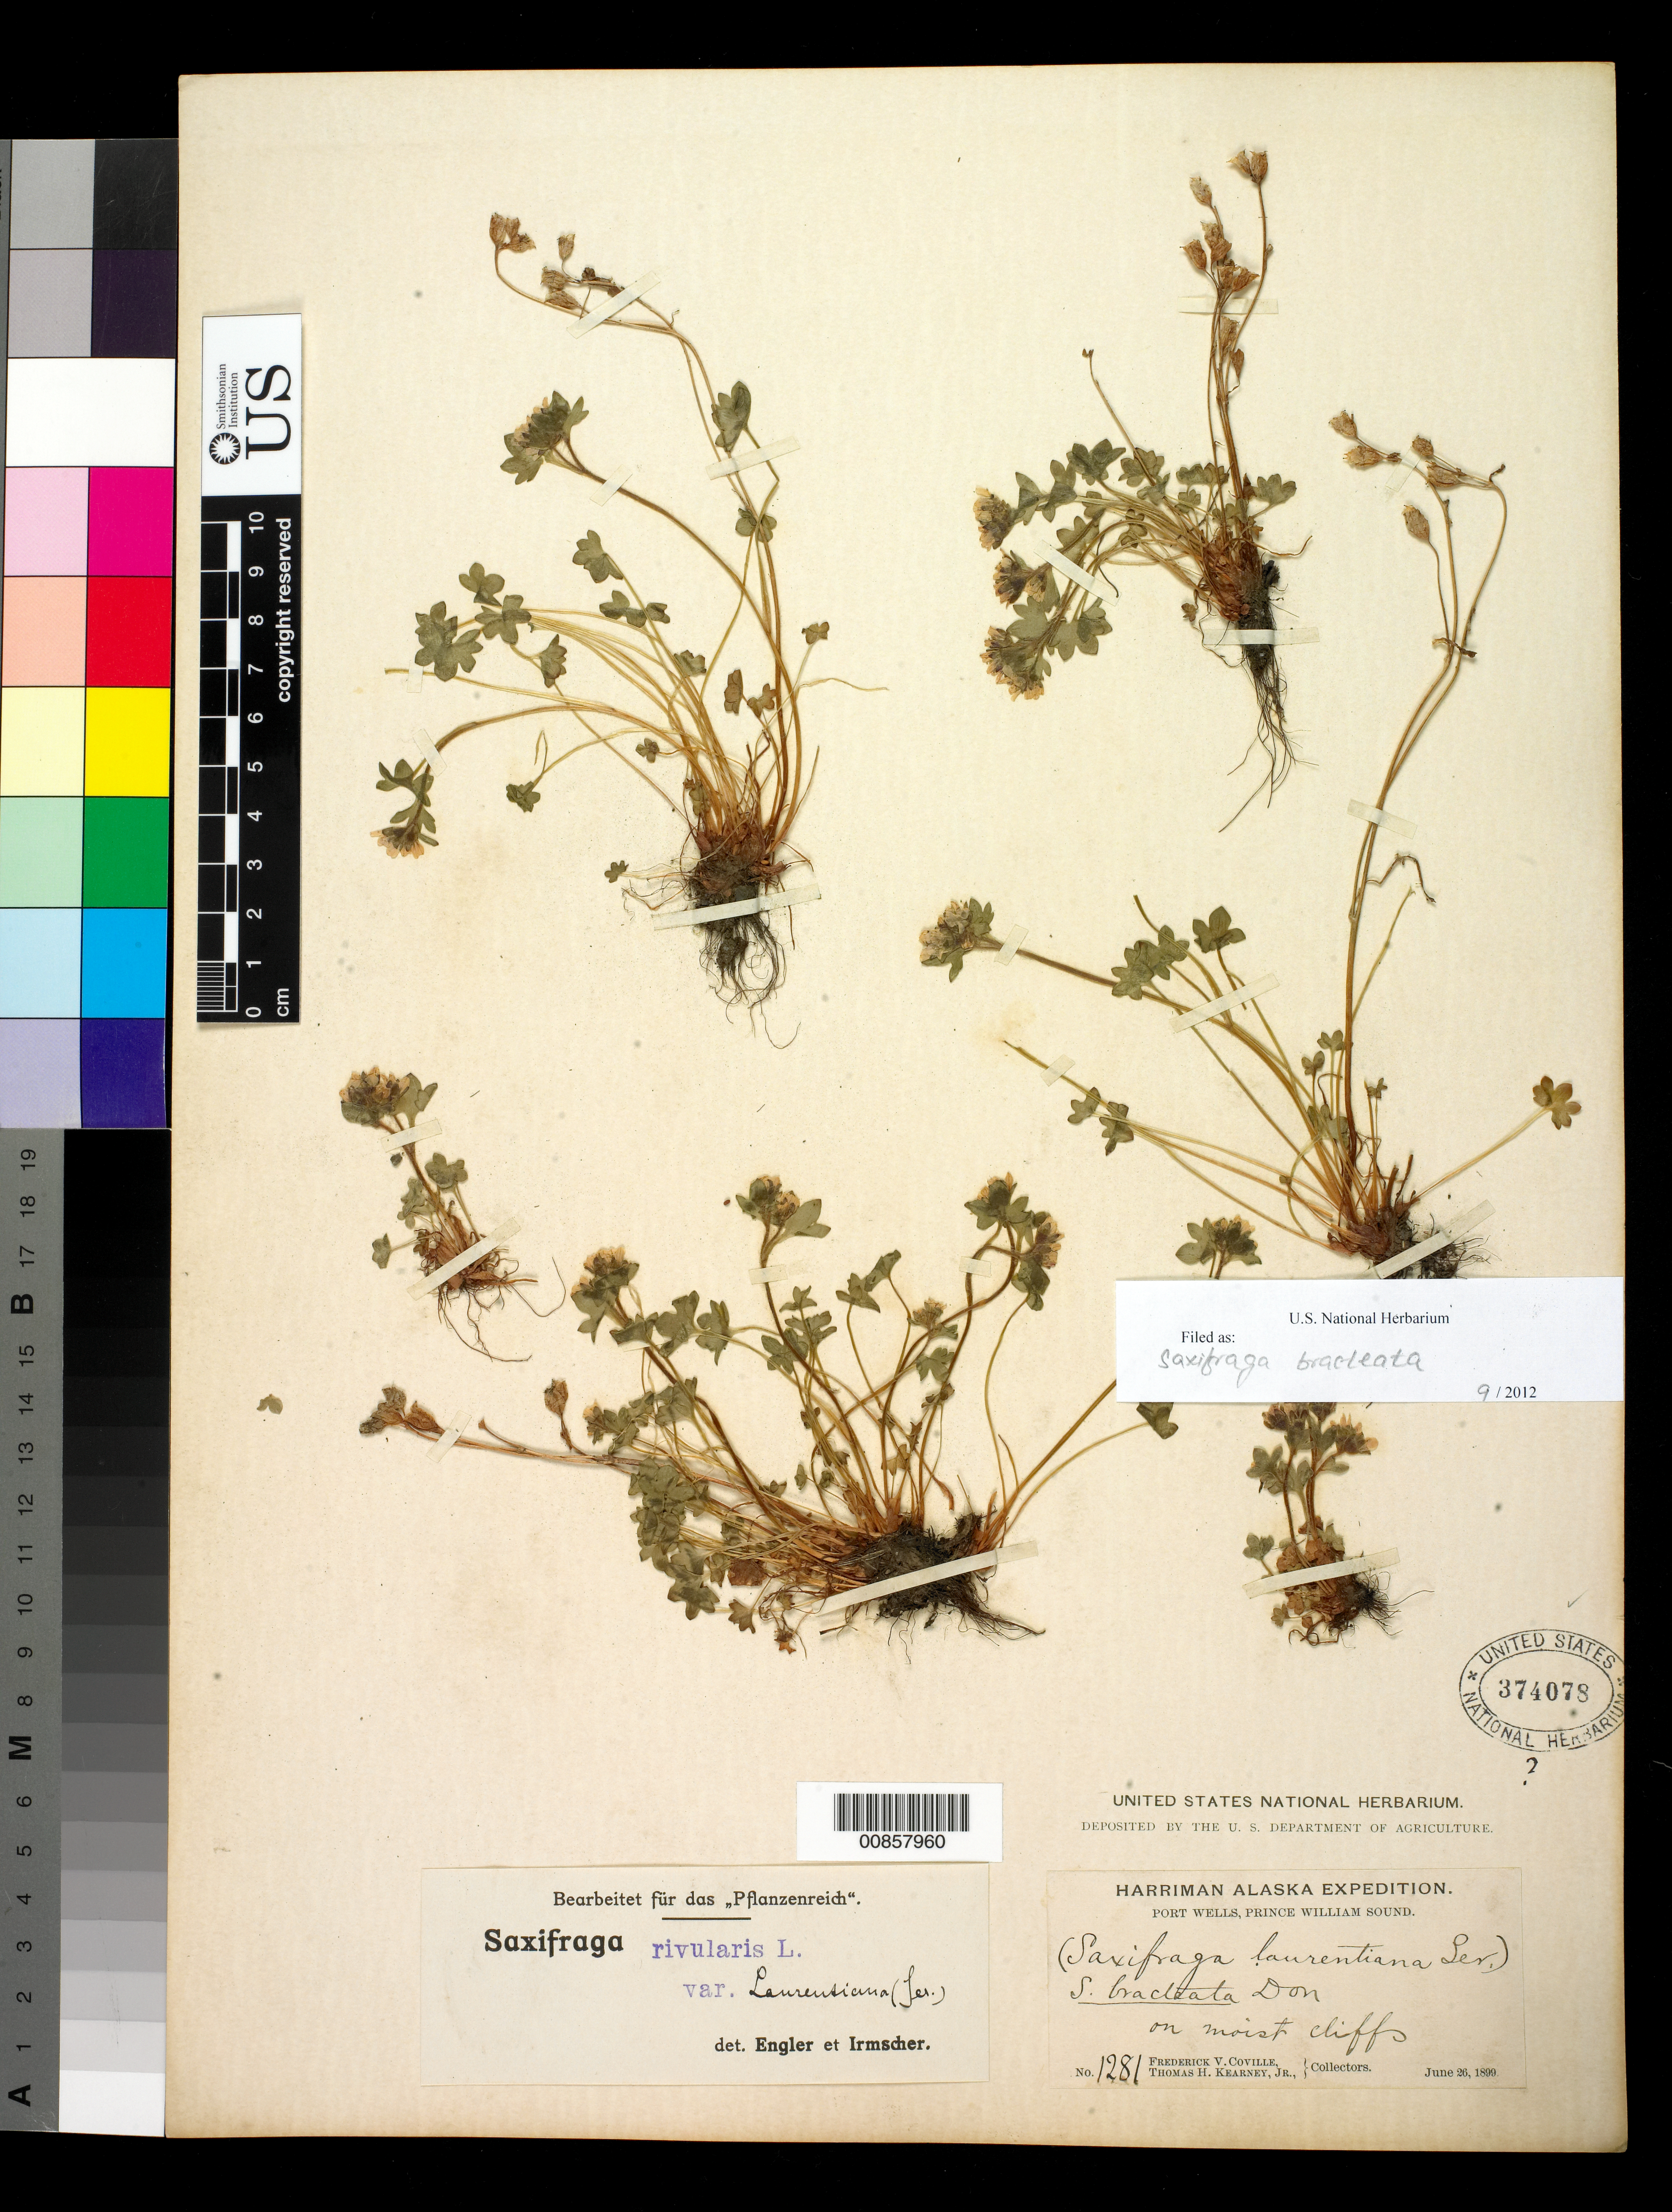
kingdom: Plantae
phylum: Tracheophyta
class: Magnoliopsida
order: Saxifragales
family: Saxifragaceae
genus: Saxifraga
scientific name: Saxifraga bracteata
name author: D. Don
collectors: F. V. Coville & T. H. Kearney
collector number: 1281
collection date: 1899-06-26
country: United States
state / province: Alaska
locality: Port Wells, Prince William Sound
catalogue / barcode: US 374078